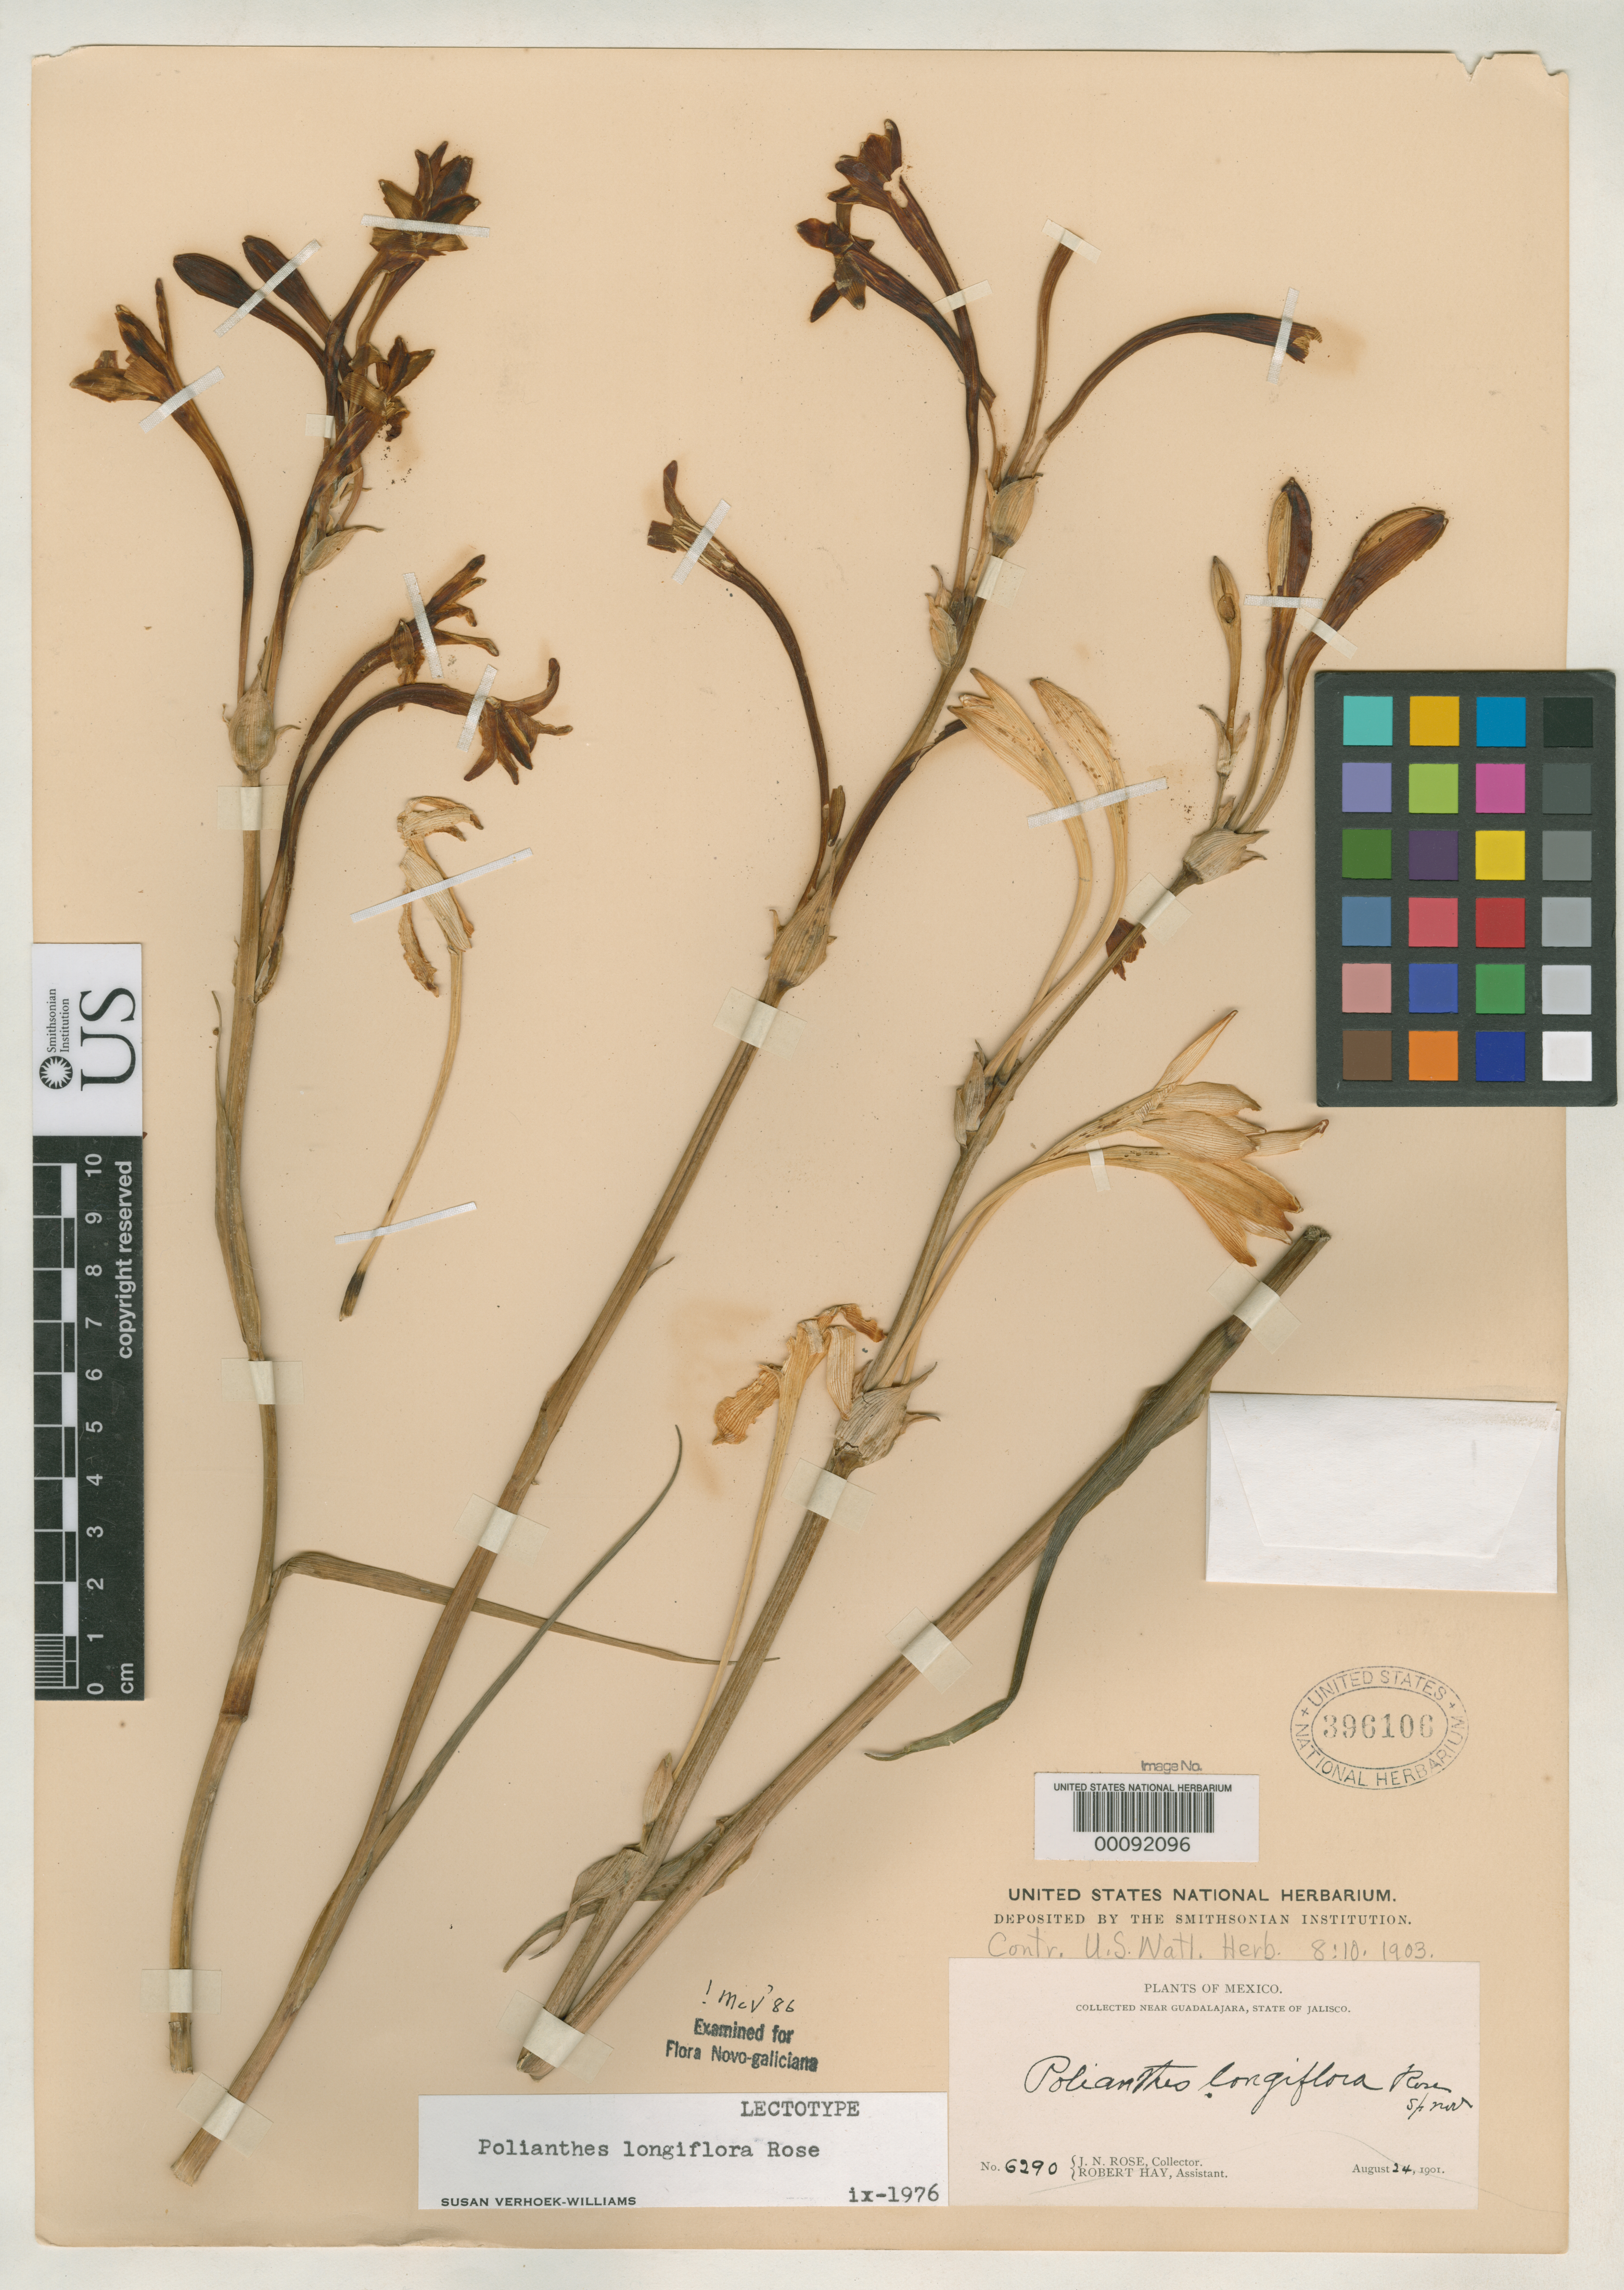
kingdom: Plantae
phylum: Tracheophyta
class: Liliopsida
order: Asparagales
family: Asparagaceae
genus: Polianthes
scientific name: Polianthes longiflora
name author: Rose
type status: Lectotype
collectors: J. N. Rose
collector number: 6290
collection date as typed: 24 Aug 1901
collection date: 1901-08-24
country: Mexico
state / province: Jalisco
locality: Guadalajara.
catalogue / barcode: US 396106